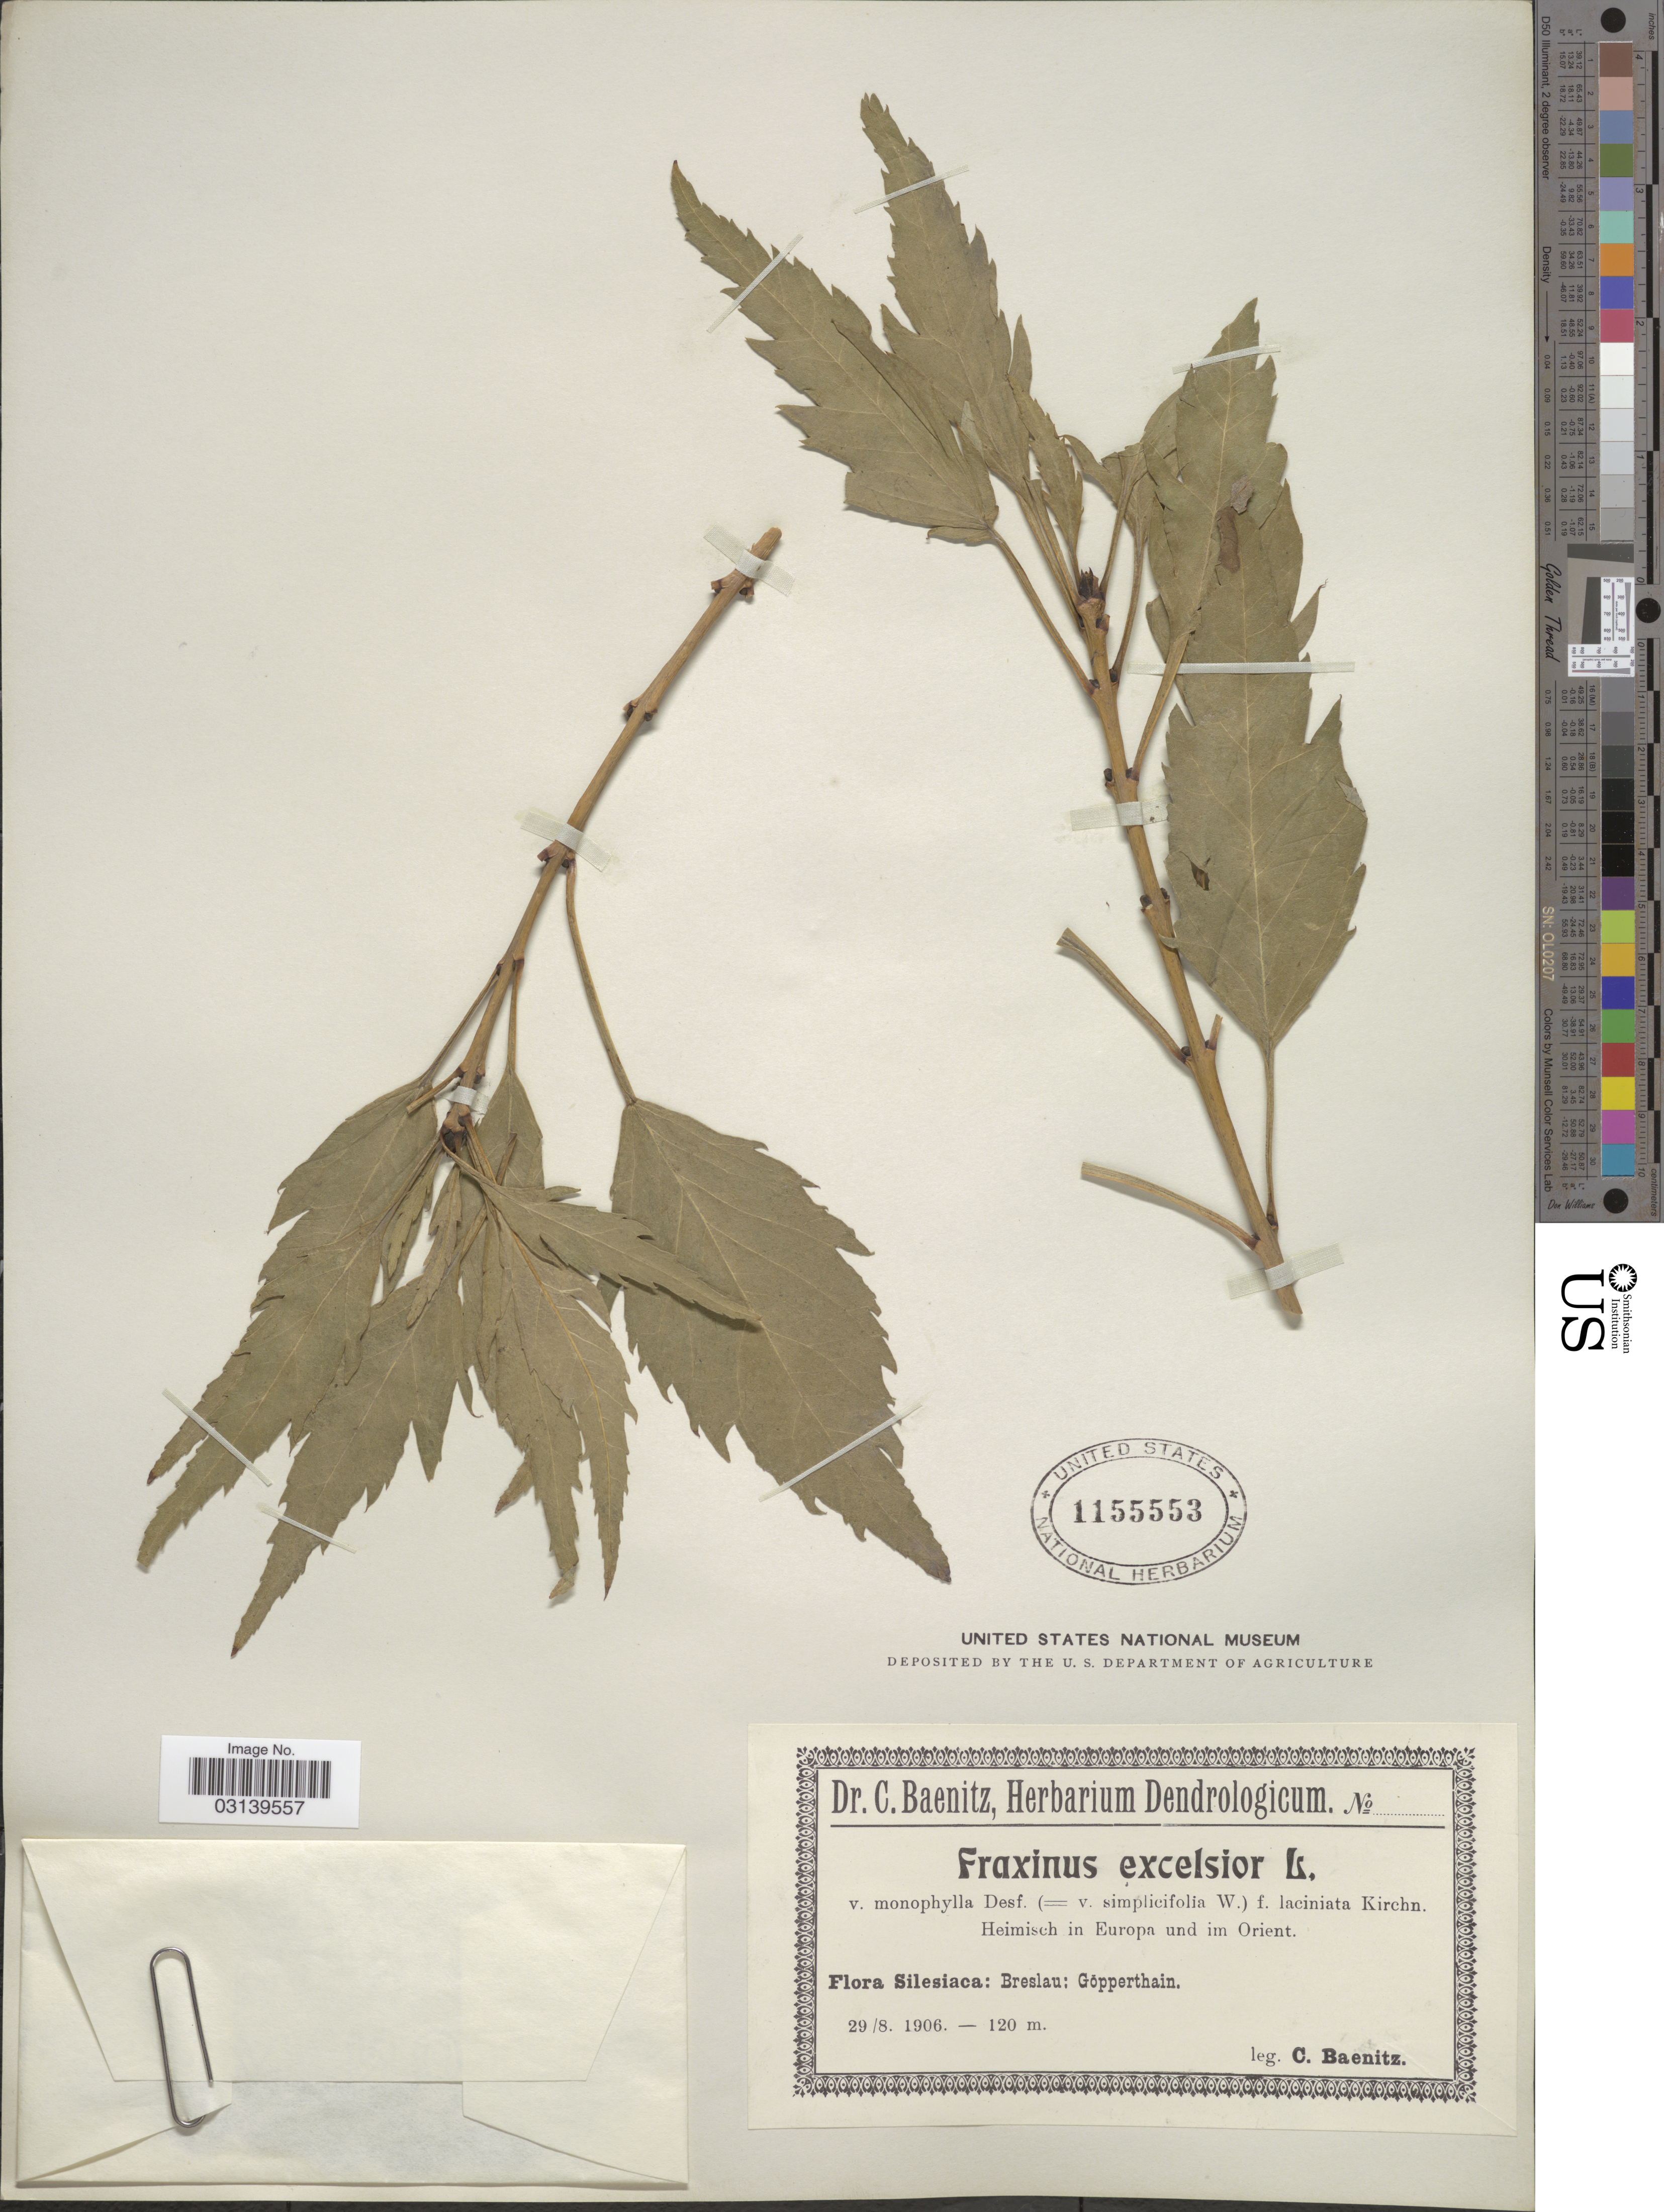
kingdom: Plantae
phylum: Tracheophyta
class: Magnoliopsida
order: Lamiales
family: Oleaceae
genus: Fraxinus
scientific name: Fraxinus excelsior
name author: L.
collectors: C. G. Baenitz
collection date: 1906-08-29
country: Poland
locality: Silesiaca: Breslau; Göpperthain.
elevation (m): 120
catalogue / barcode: US 1155553